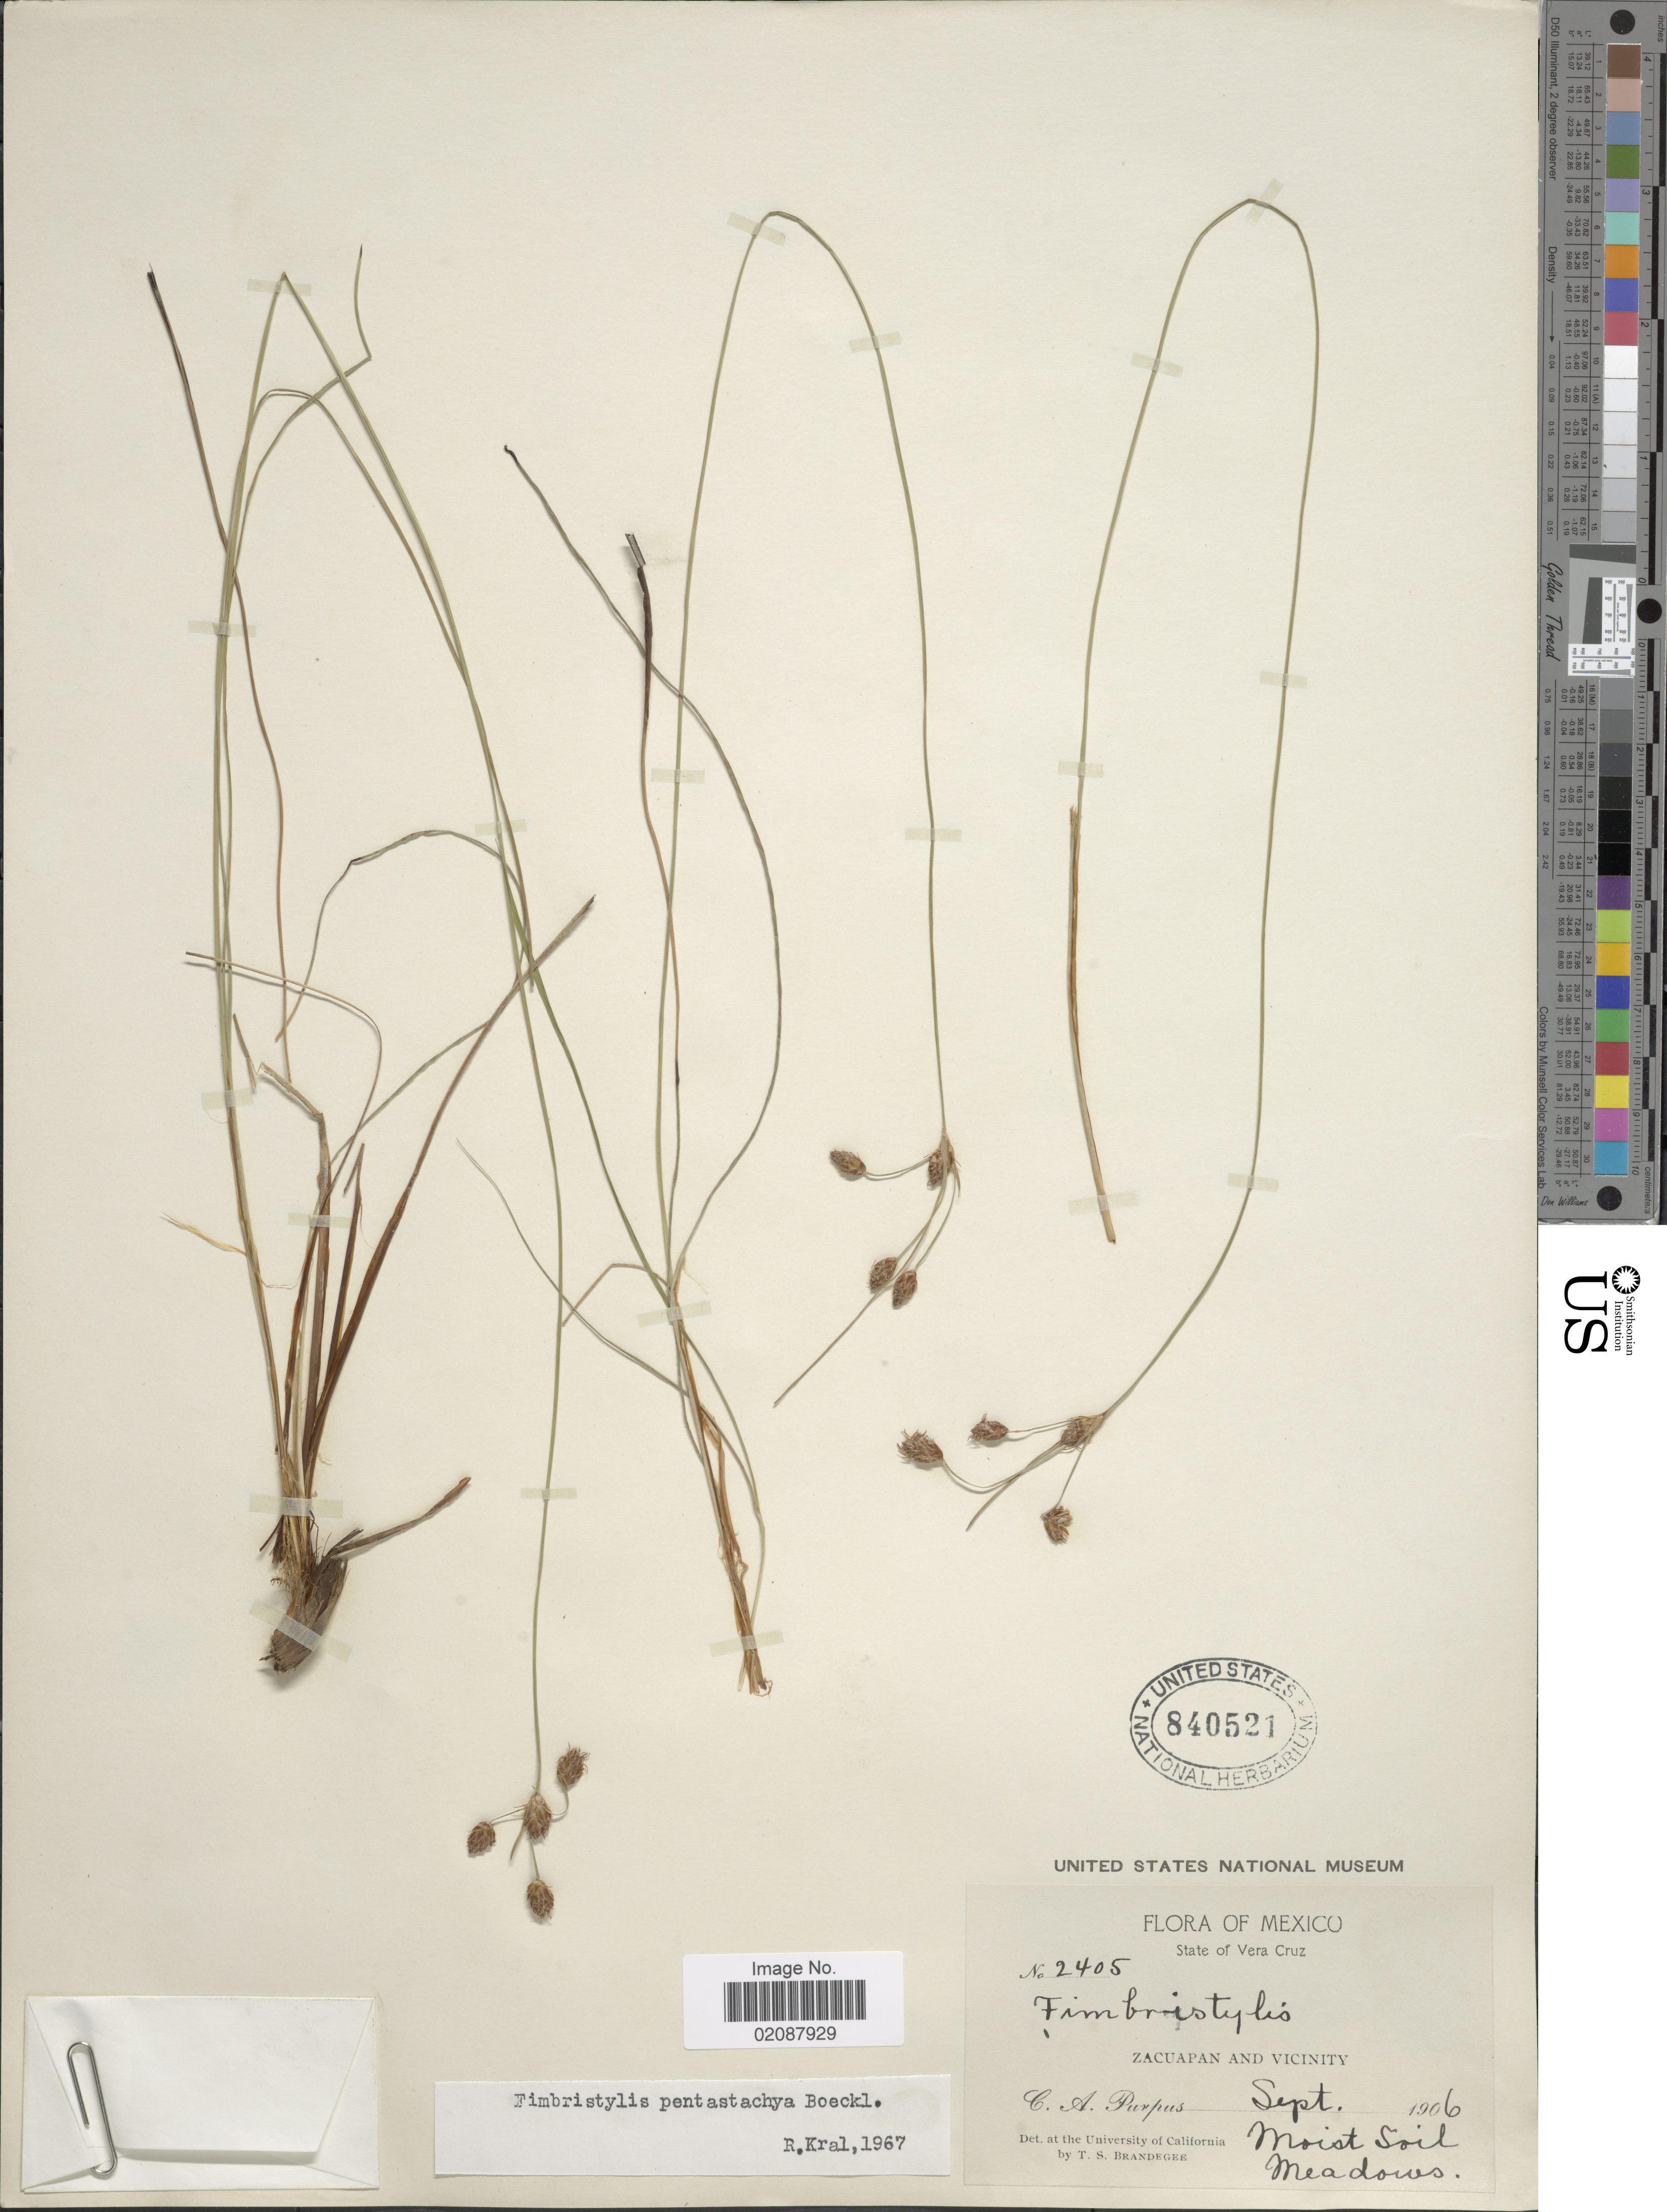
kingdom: Plantae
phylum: Tracheophyta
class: Liliopsida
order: Poales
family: Cyperaceae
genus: Fimbristylis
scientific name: Fimbristylis pentastachya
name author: Boeckeler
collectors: C. A. Purpus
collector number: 2405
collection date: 1906-09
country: Mexico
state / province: Veracruz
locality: State of Vera Cruz. Zacuapan and Vicinity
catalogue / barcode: US 840521